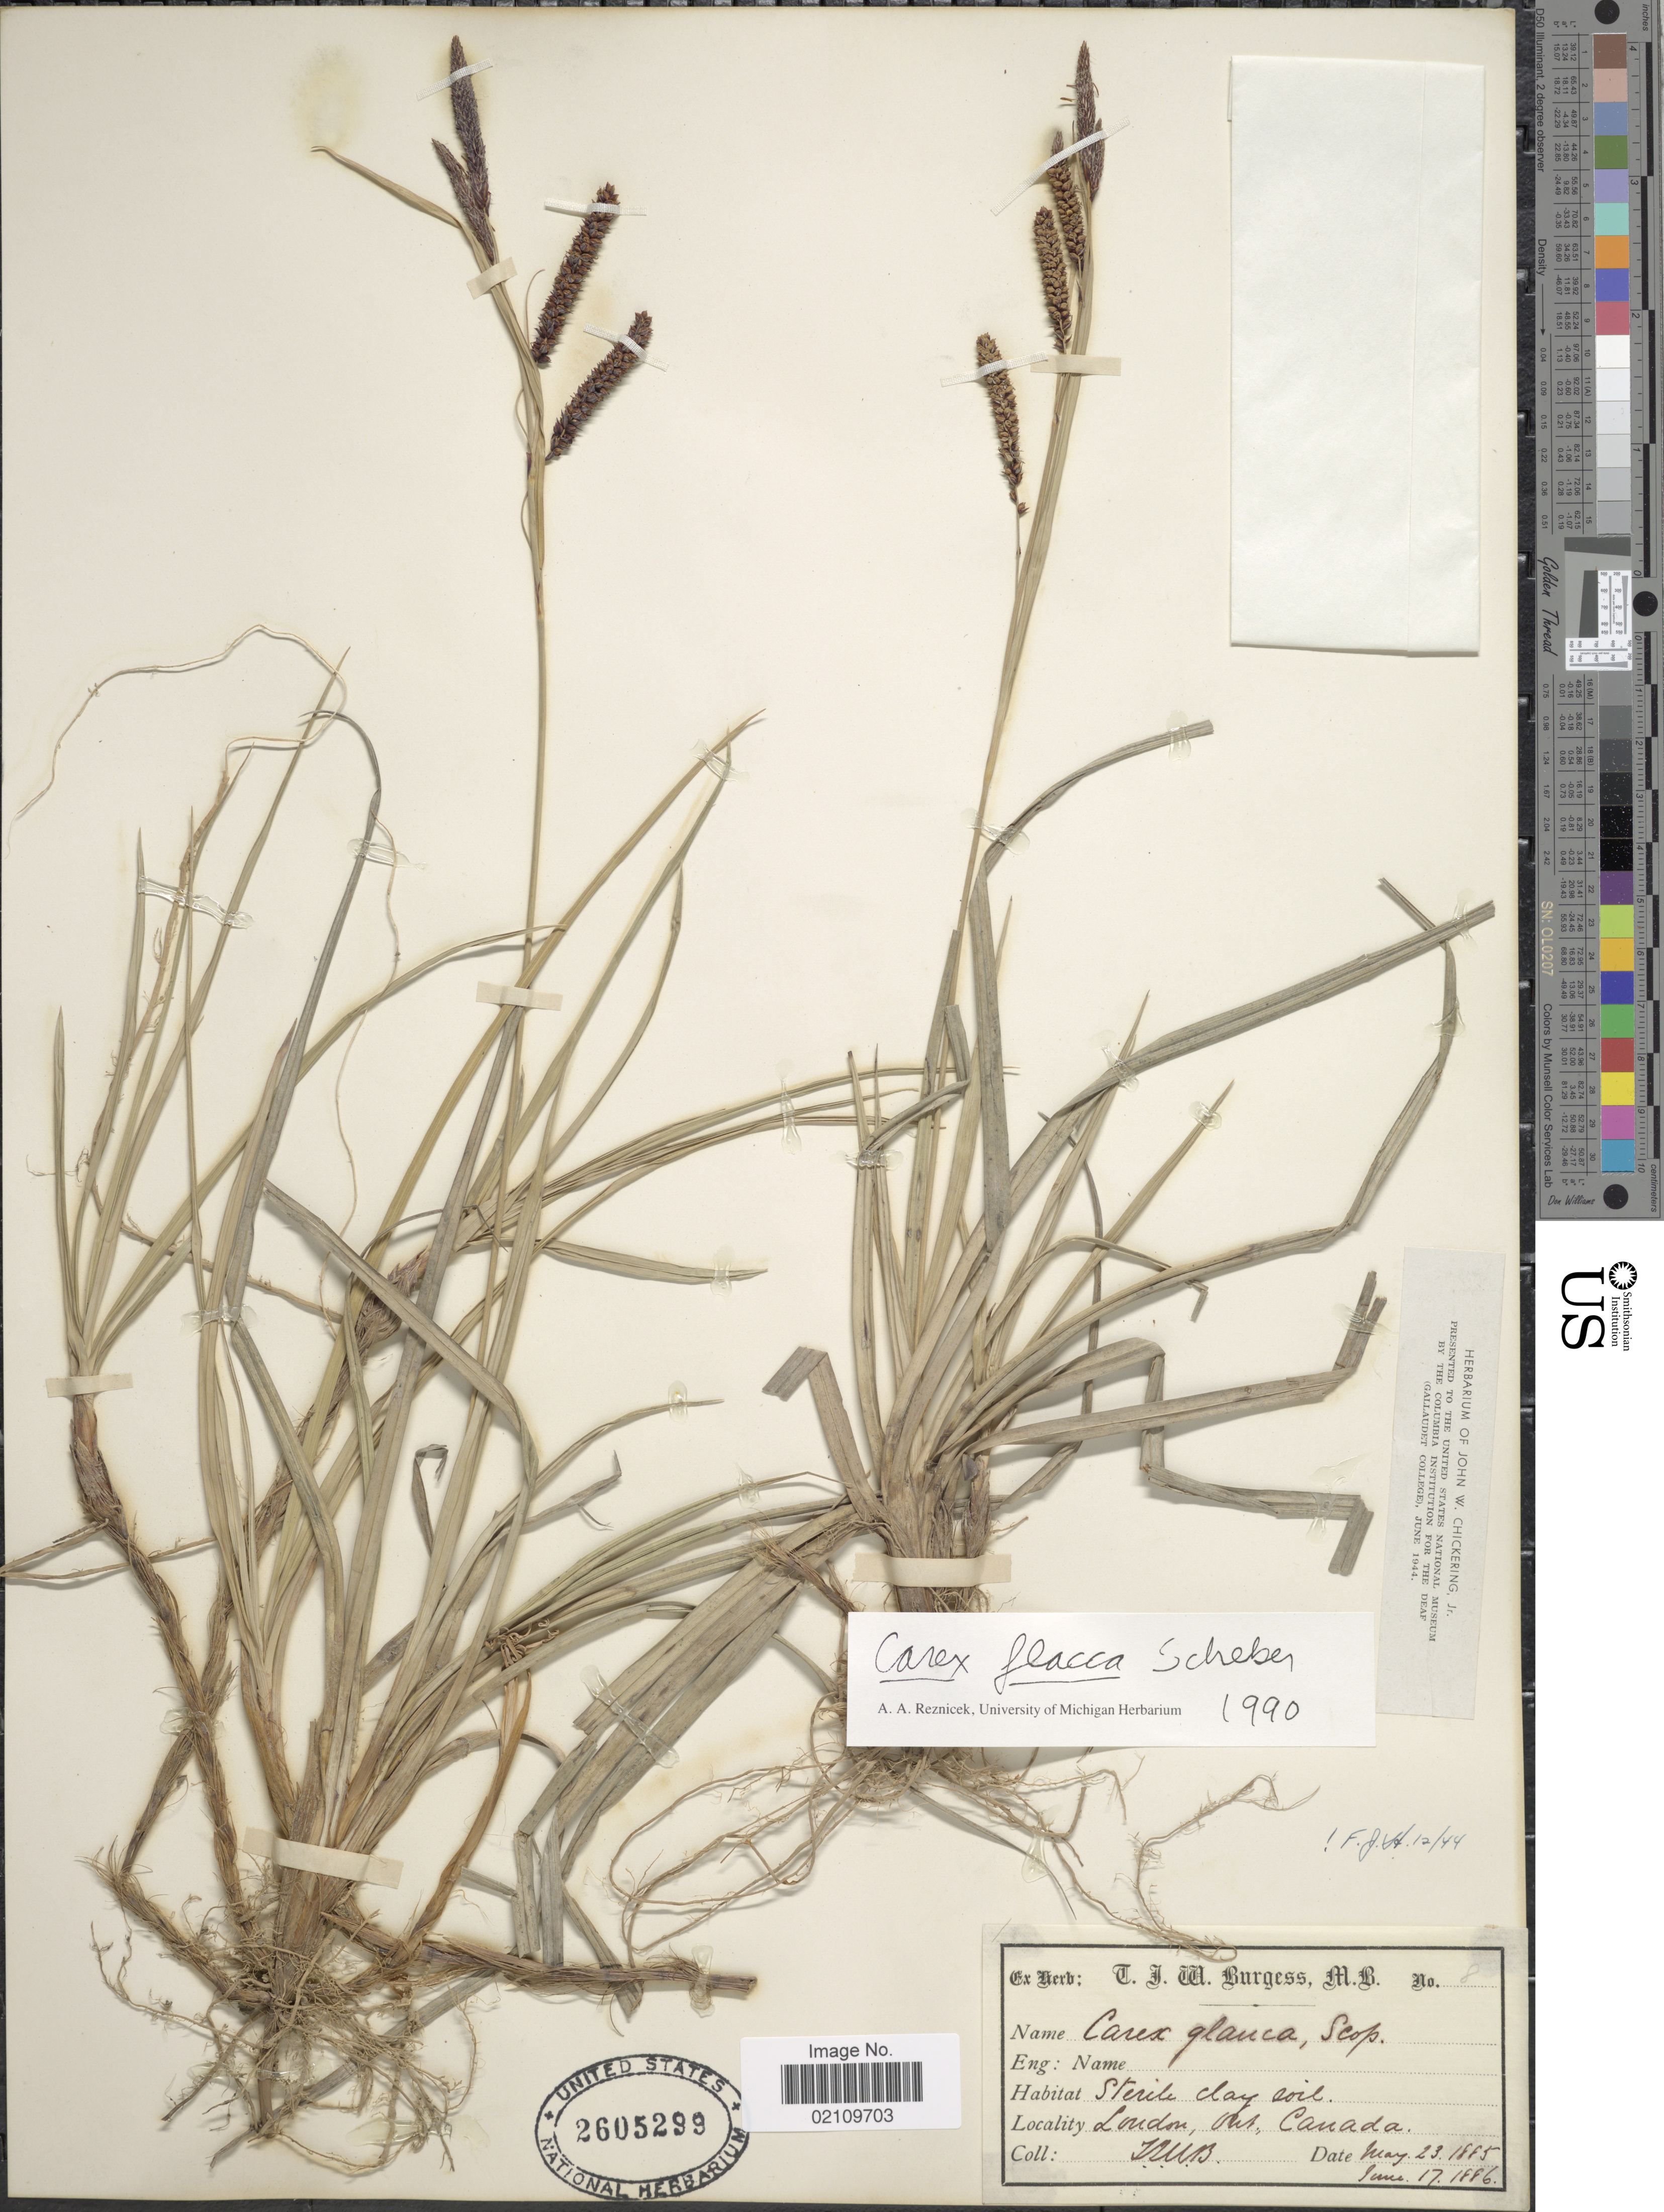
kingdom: Plantae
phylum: Tracheophyta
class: Liliopsida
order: Poales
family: Cyperaceae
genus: Carex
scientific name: Carex flacca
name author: Schreb.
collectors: T. Burgess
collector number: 8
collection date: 1885-05-23/1886-06-17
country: Canada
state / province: Ontario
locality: London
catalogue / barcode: US 2605299